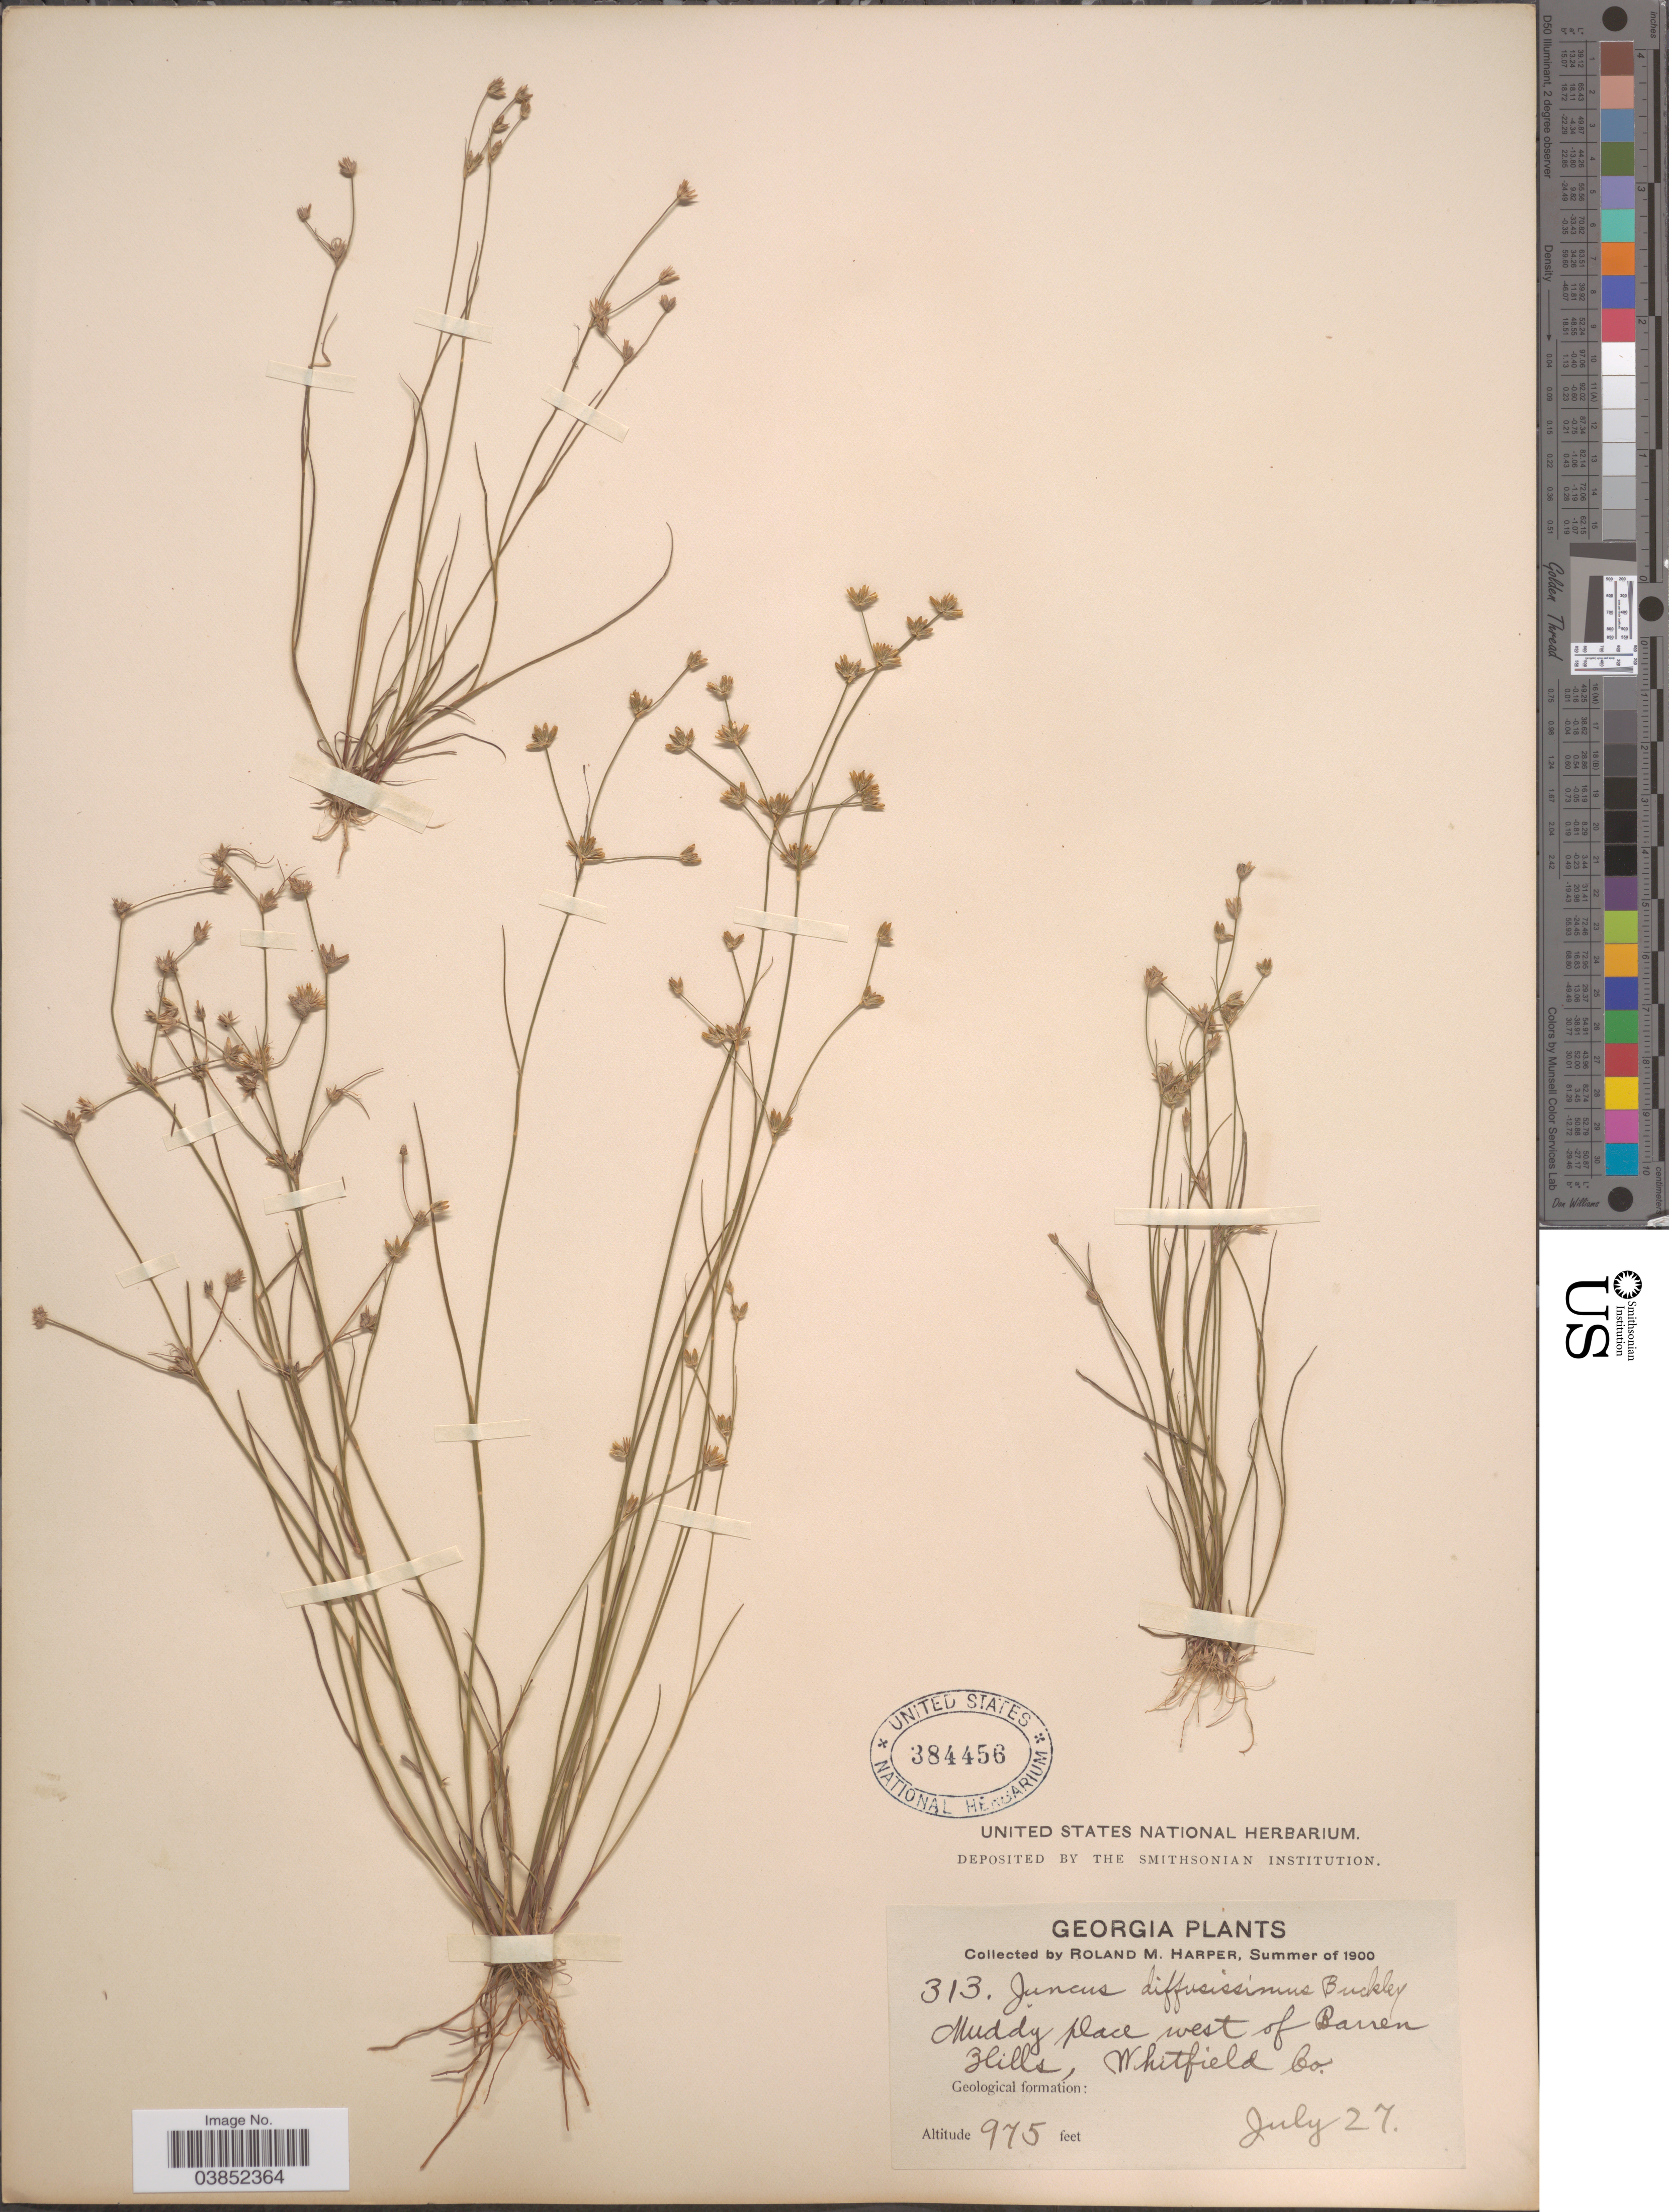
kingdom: Plantae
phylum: Tracheophyta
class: Liliopsida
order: Poales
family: Juncaceae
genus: Juncus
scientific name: Juncus diffusissimus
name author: Buckley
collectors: R. M. Harper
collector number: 313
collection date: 1900-07-27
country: United States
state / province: Georgia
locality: Muddy place west of Barren Hills, Whitfield Co.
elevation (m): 297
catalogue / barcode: US 384456